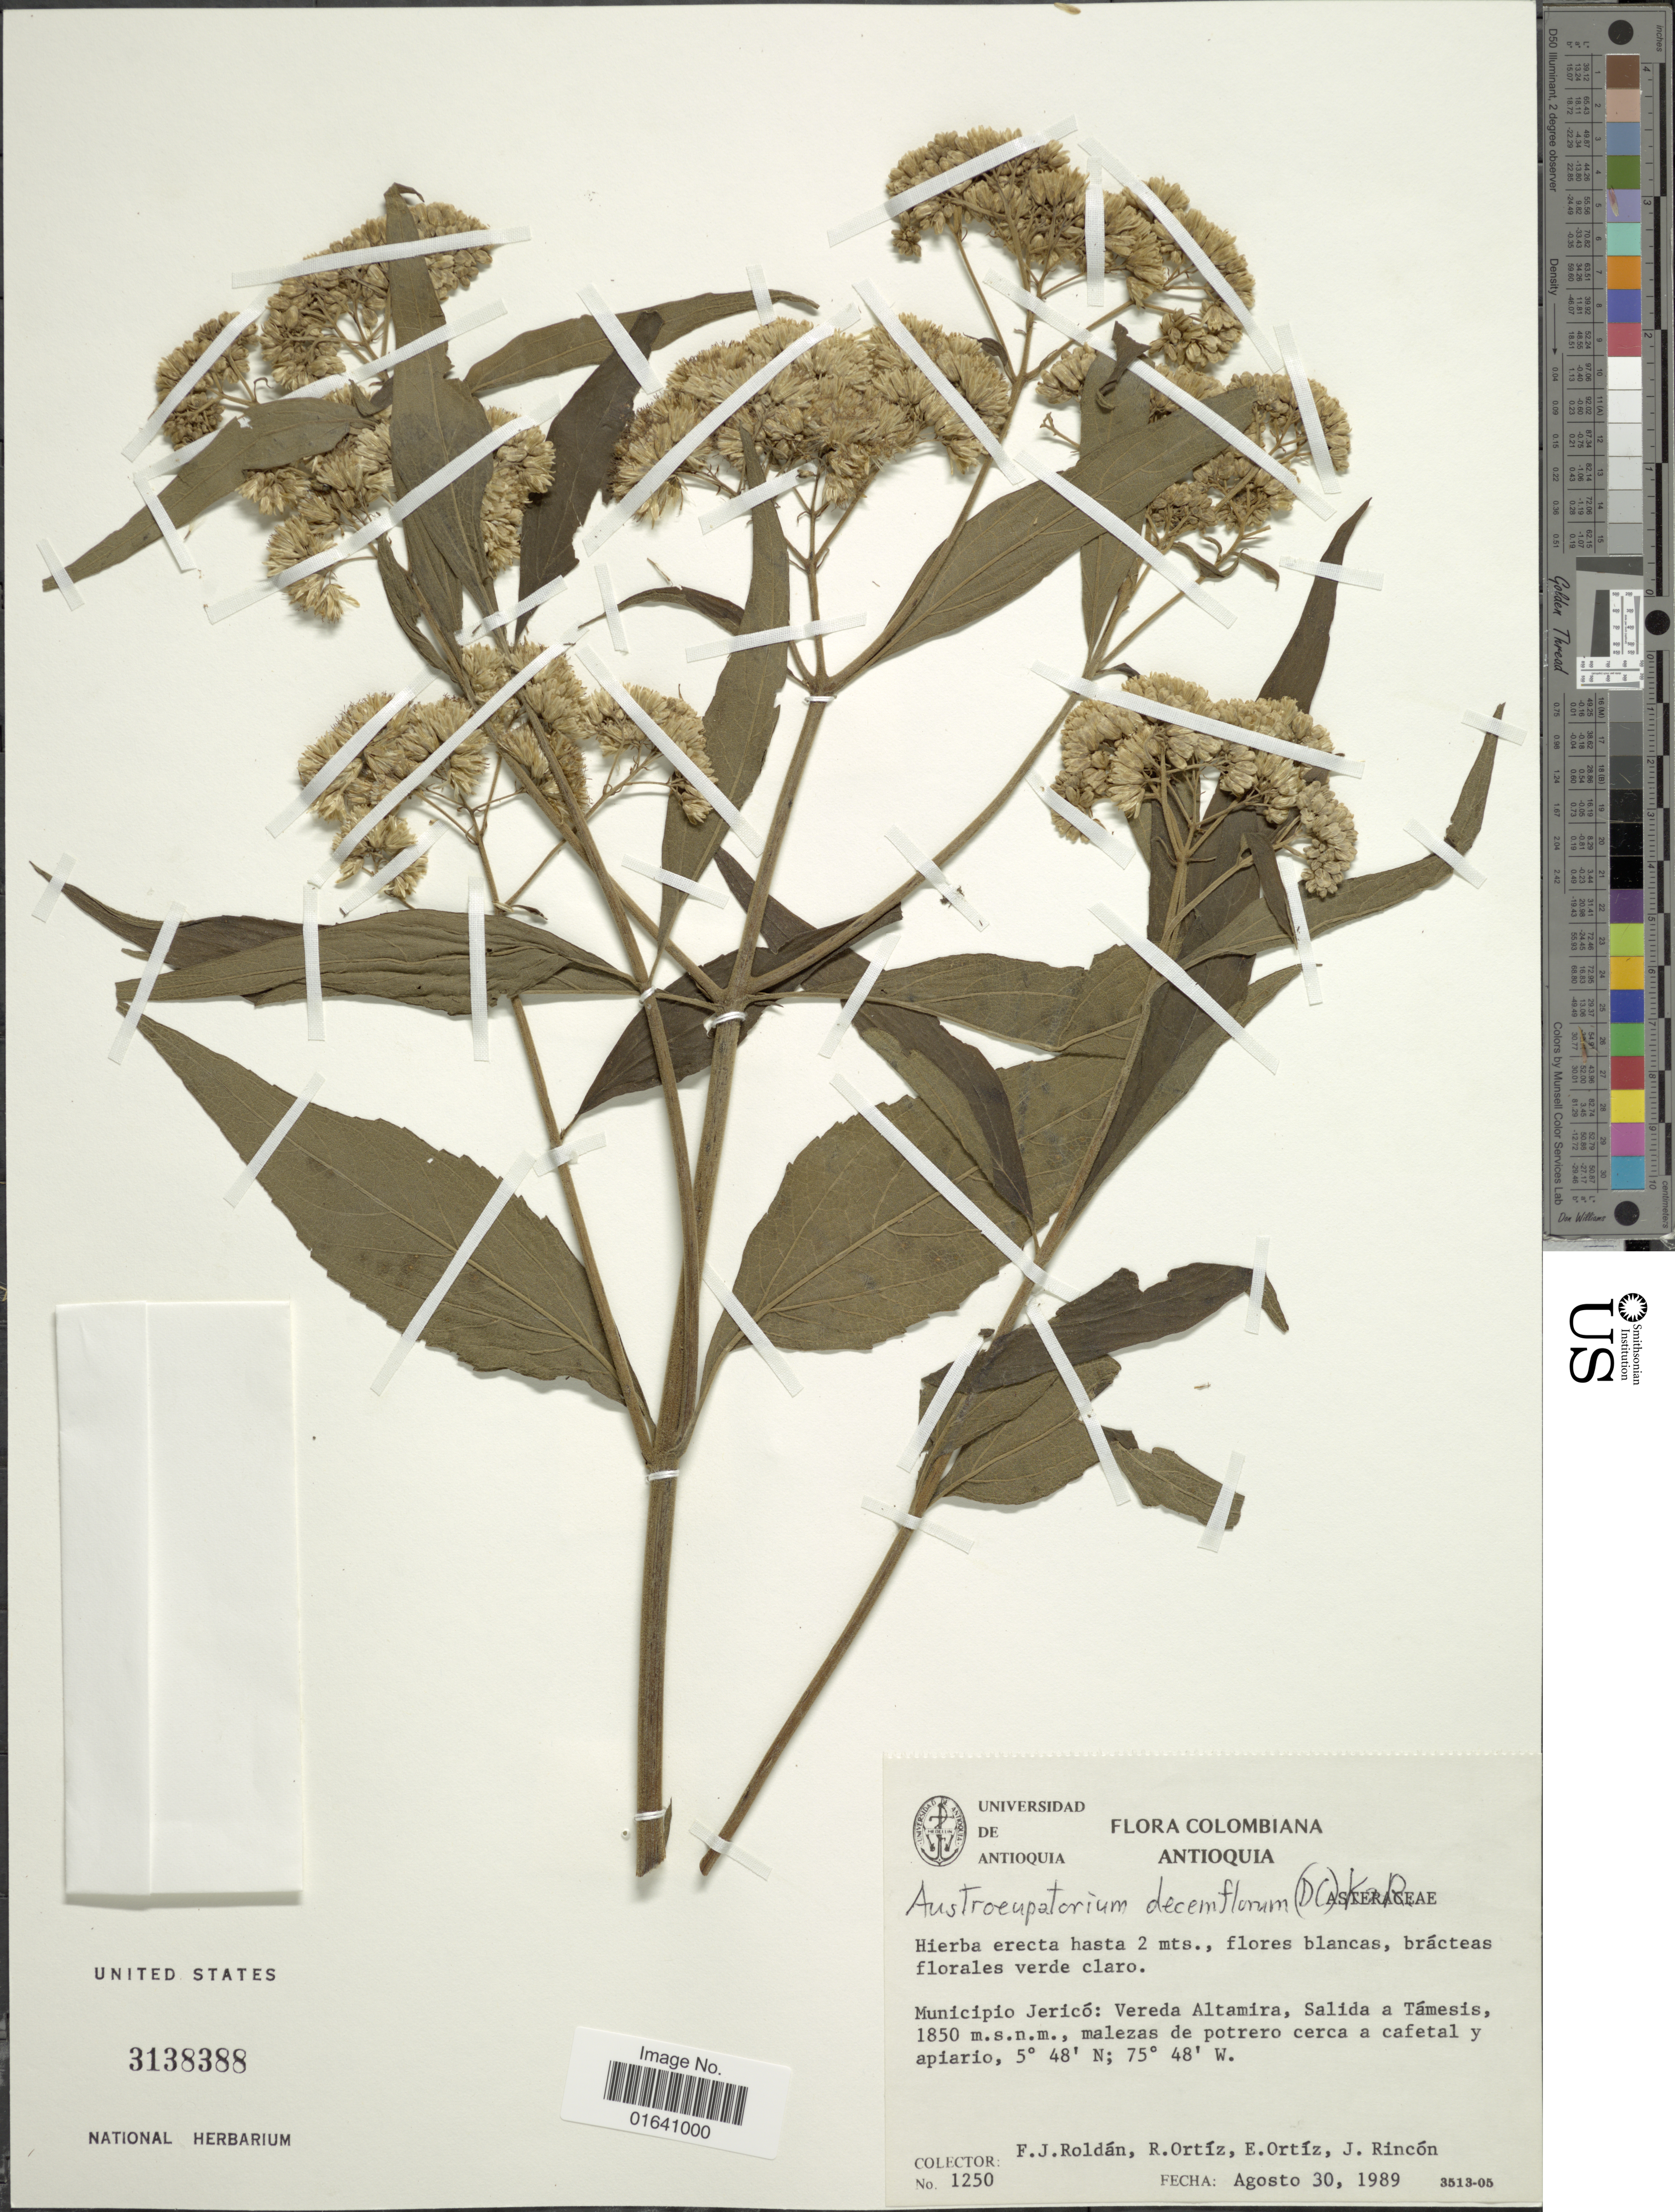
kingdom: Plantae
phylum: Tracheophyta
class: Magnoliopsida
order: Asterales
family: Asteraceae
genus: Austroeupatorium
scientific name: Austroeupatorium decemflorum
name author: (DC.) R.M. King & H. Rob.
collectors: F. J. Roldán, R. Ortíz, E. Ortíz & J. Rincon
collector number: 1250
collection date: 1989-08-30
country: Colombia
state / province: Antioquia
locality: Municipio Jericó: vereda Altamira, Salida a Tánesis, malezas de potrero cerca a caferal y apiario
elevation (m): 1850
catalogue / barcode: US 3138388